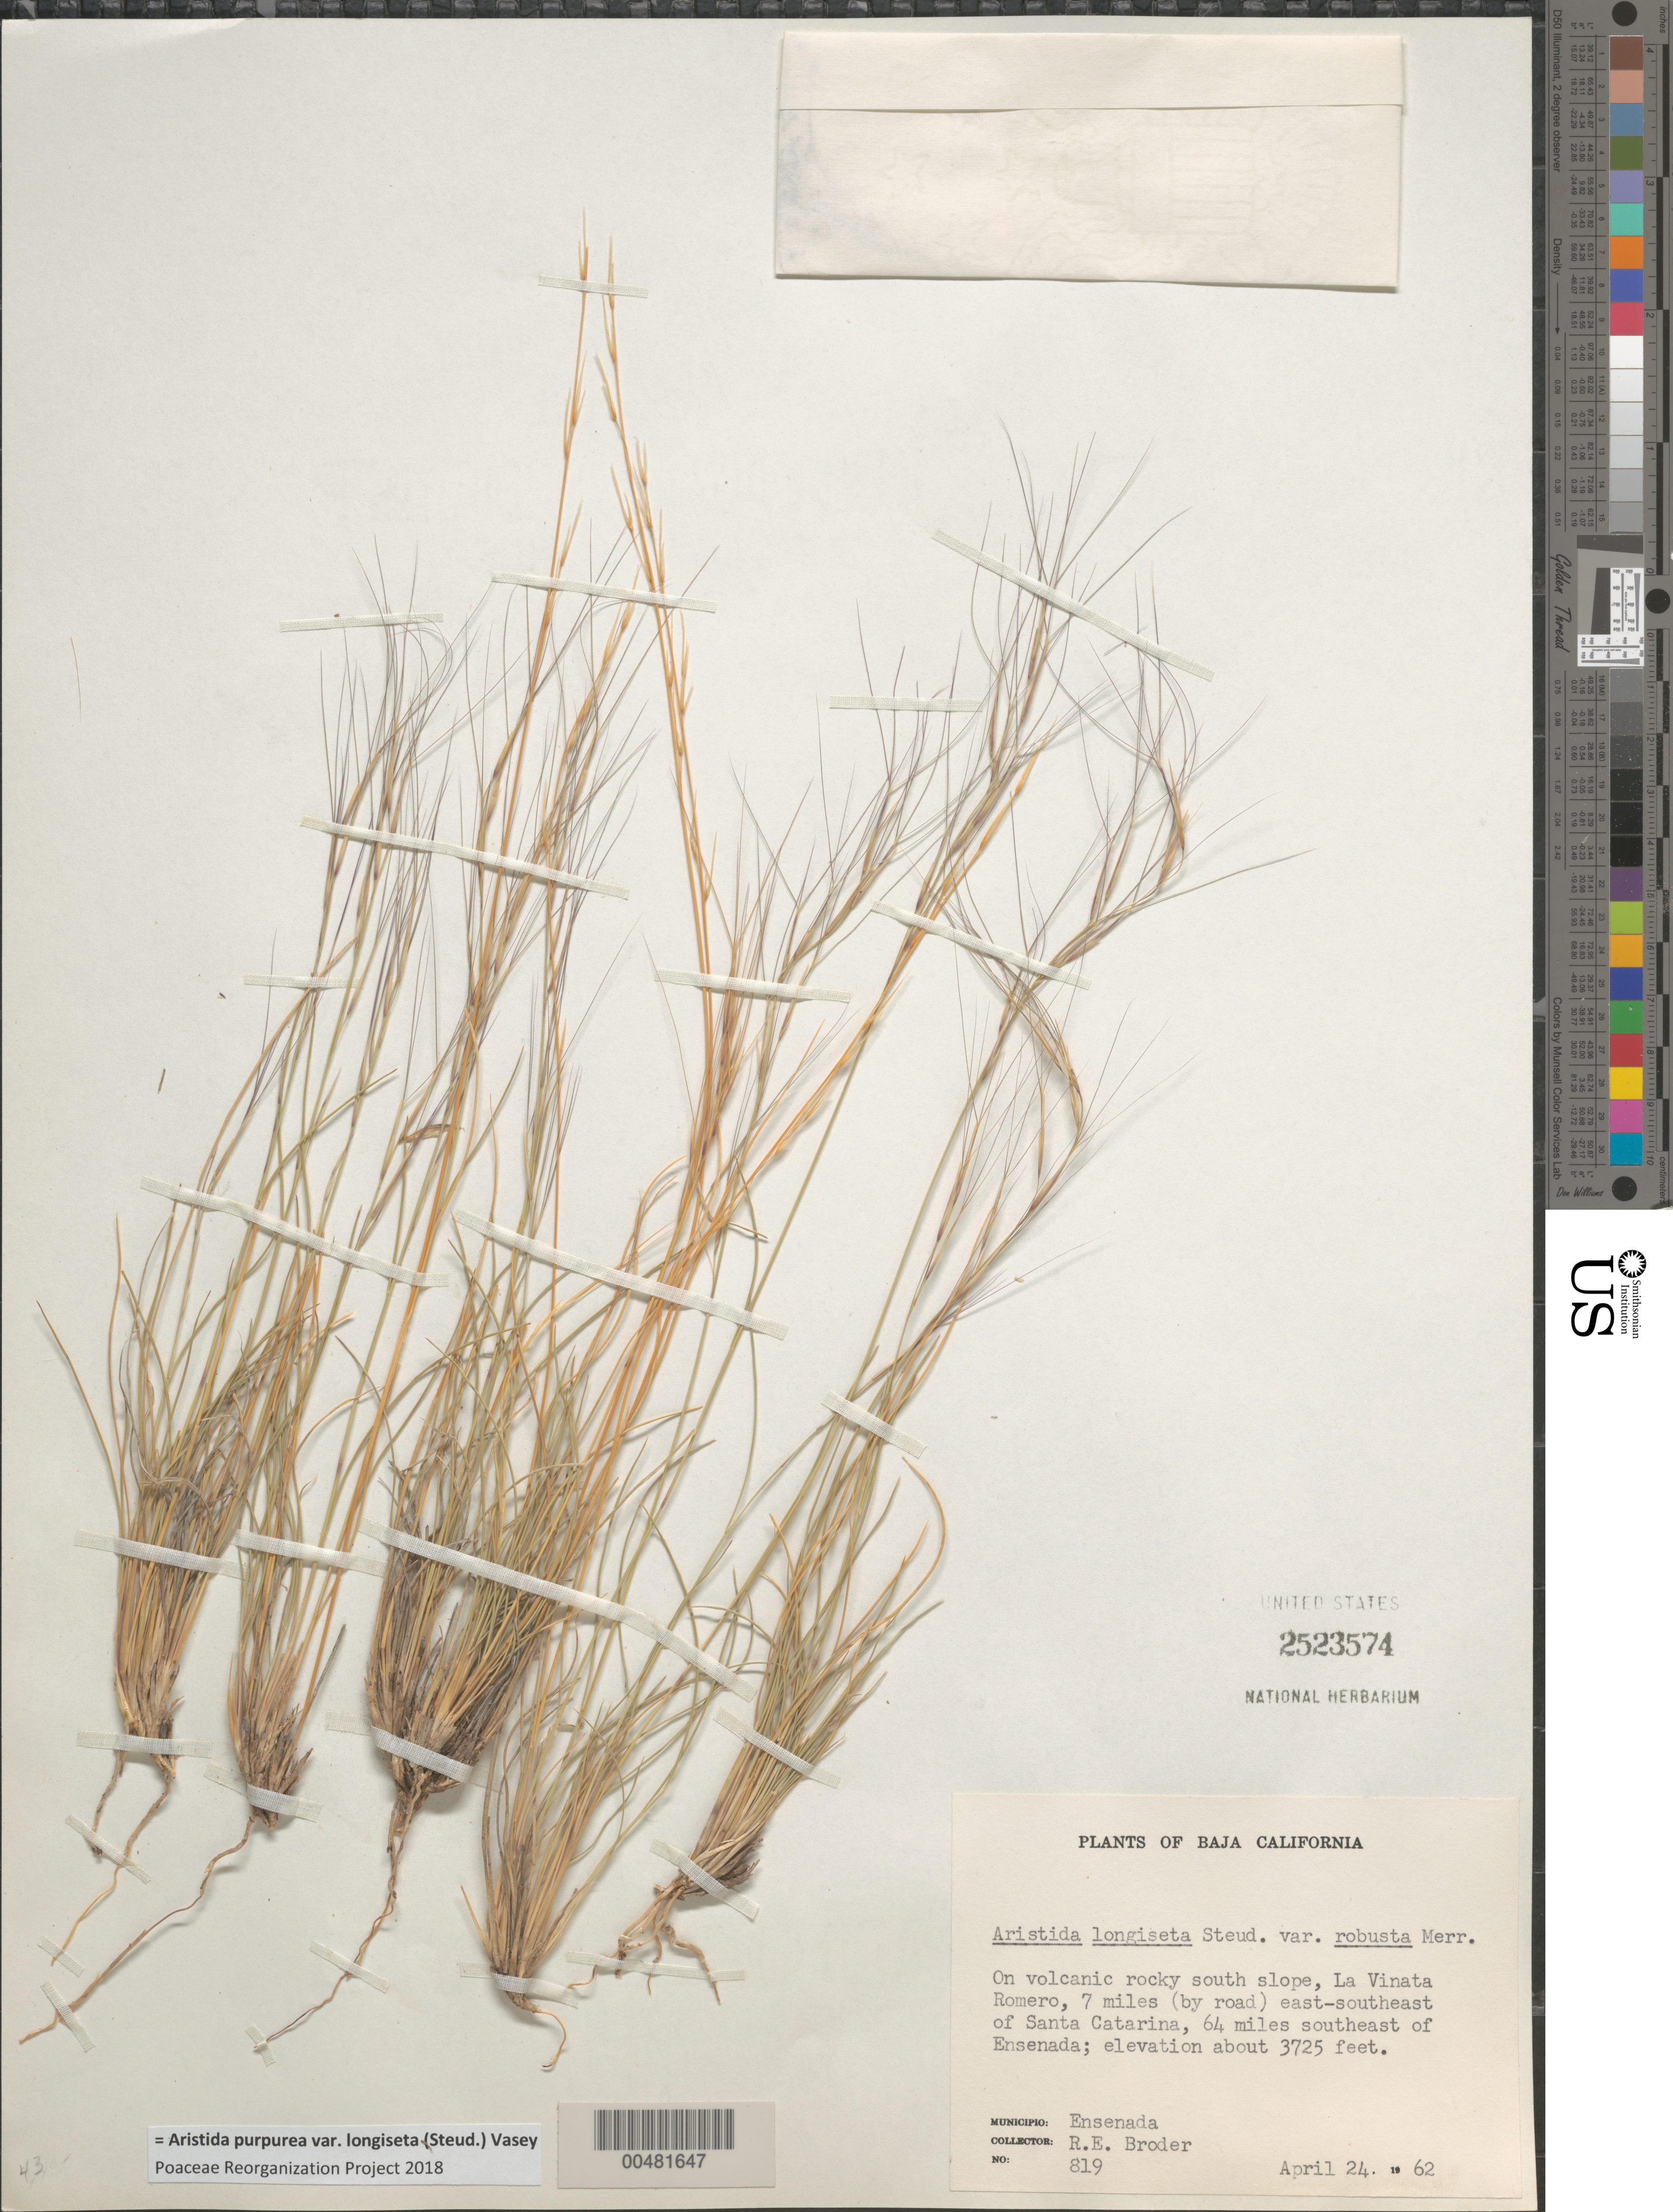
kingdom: Plantae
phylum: Tracheophyta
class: Liliopsida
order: Poales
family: Poaceae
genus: Aristida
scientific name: Aristida purpurea var. longiseta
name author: (Steud.) Vasey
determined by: Poaceae Reorganization Project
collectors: R. Broder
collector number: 819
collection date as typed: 24 Apr 1962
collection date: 1962-04-24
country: Mexico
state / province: Baja California Norte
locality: On volcanic rocky S slope, La Vinata Romero, 7 mi (by rd) E-SE of Santa Catarina, 64 mi SE of Ensenada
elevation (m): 1135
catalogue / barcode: US 2523574